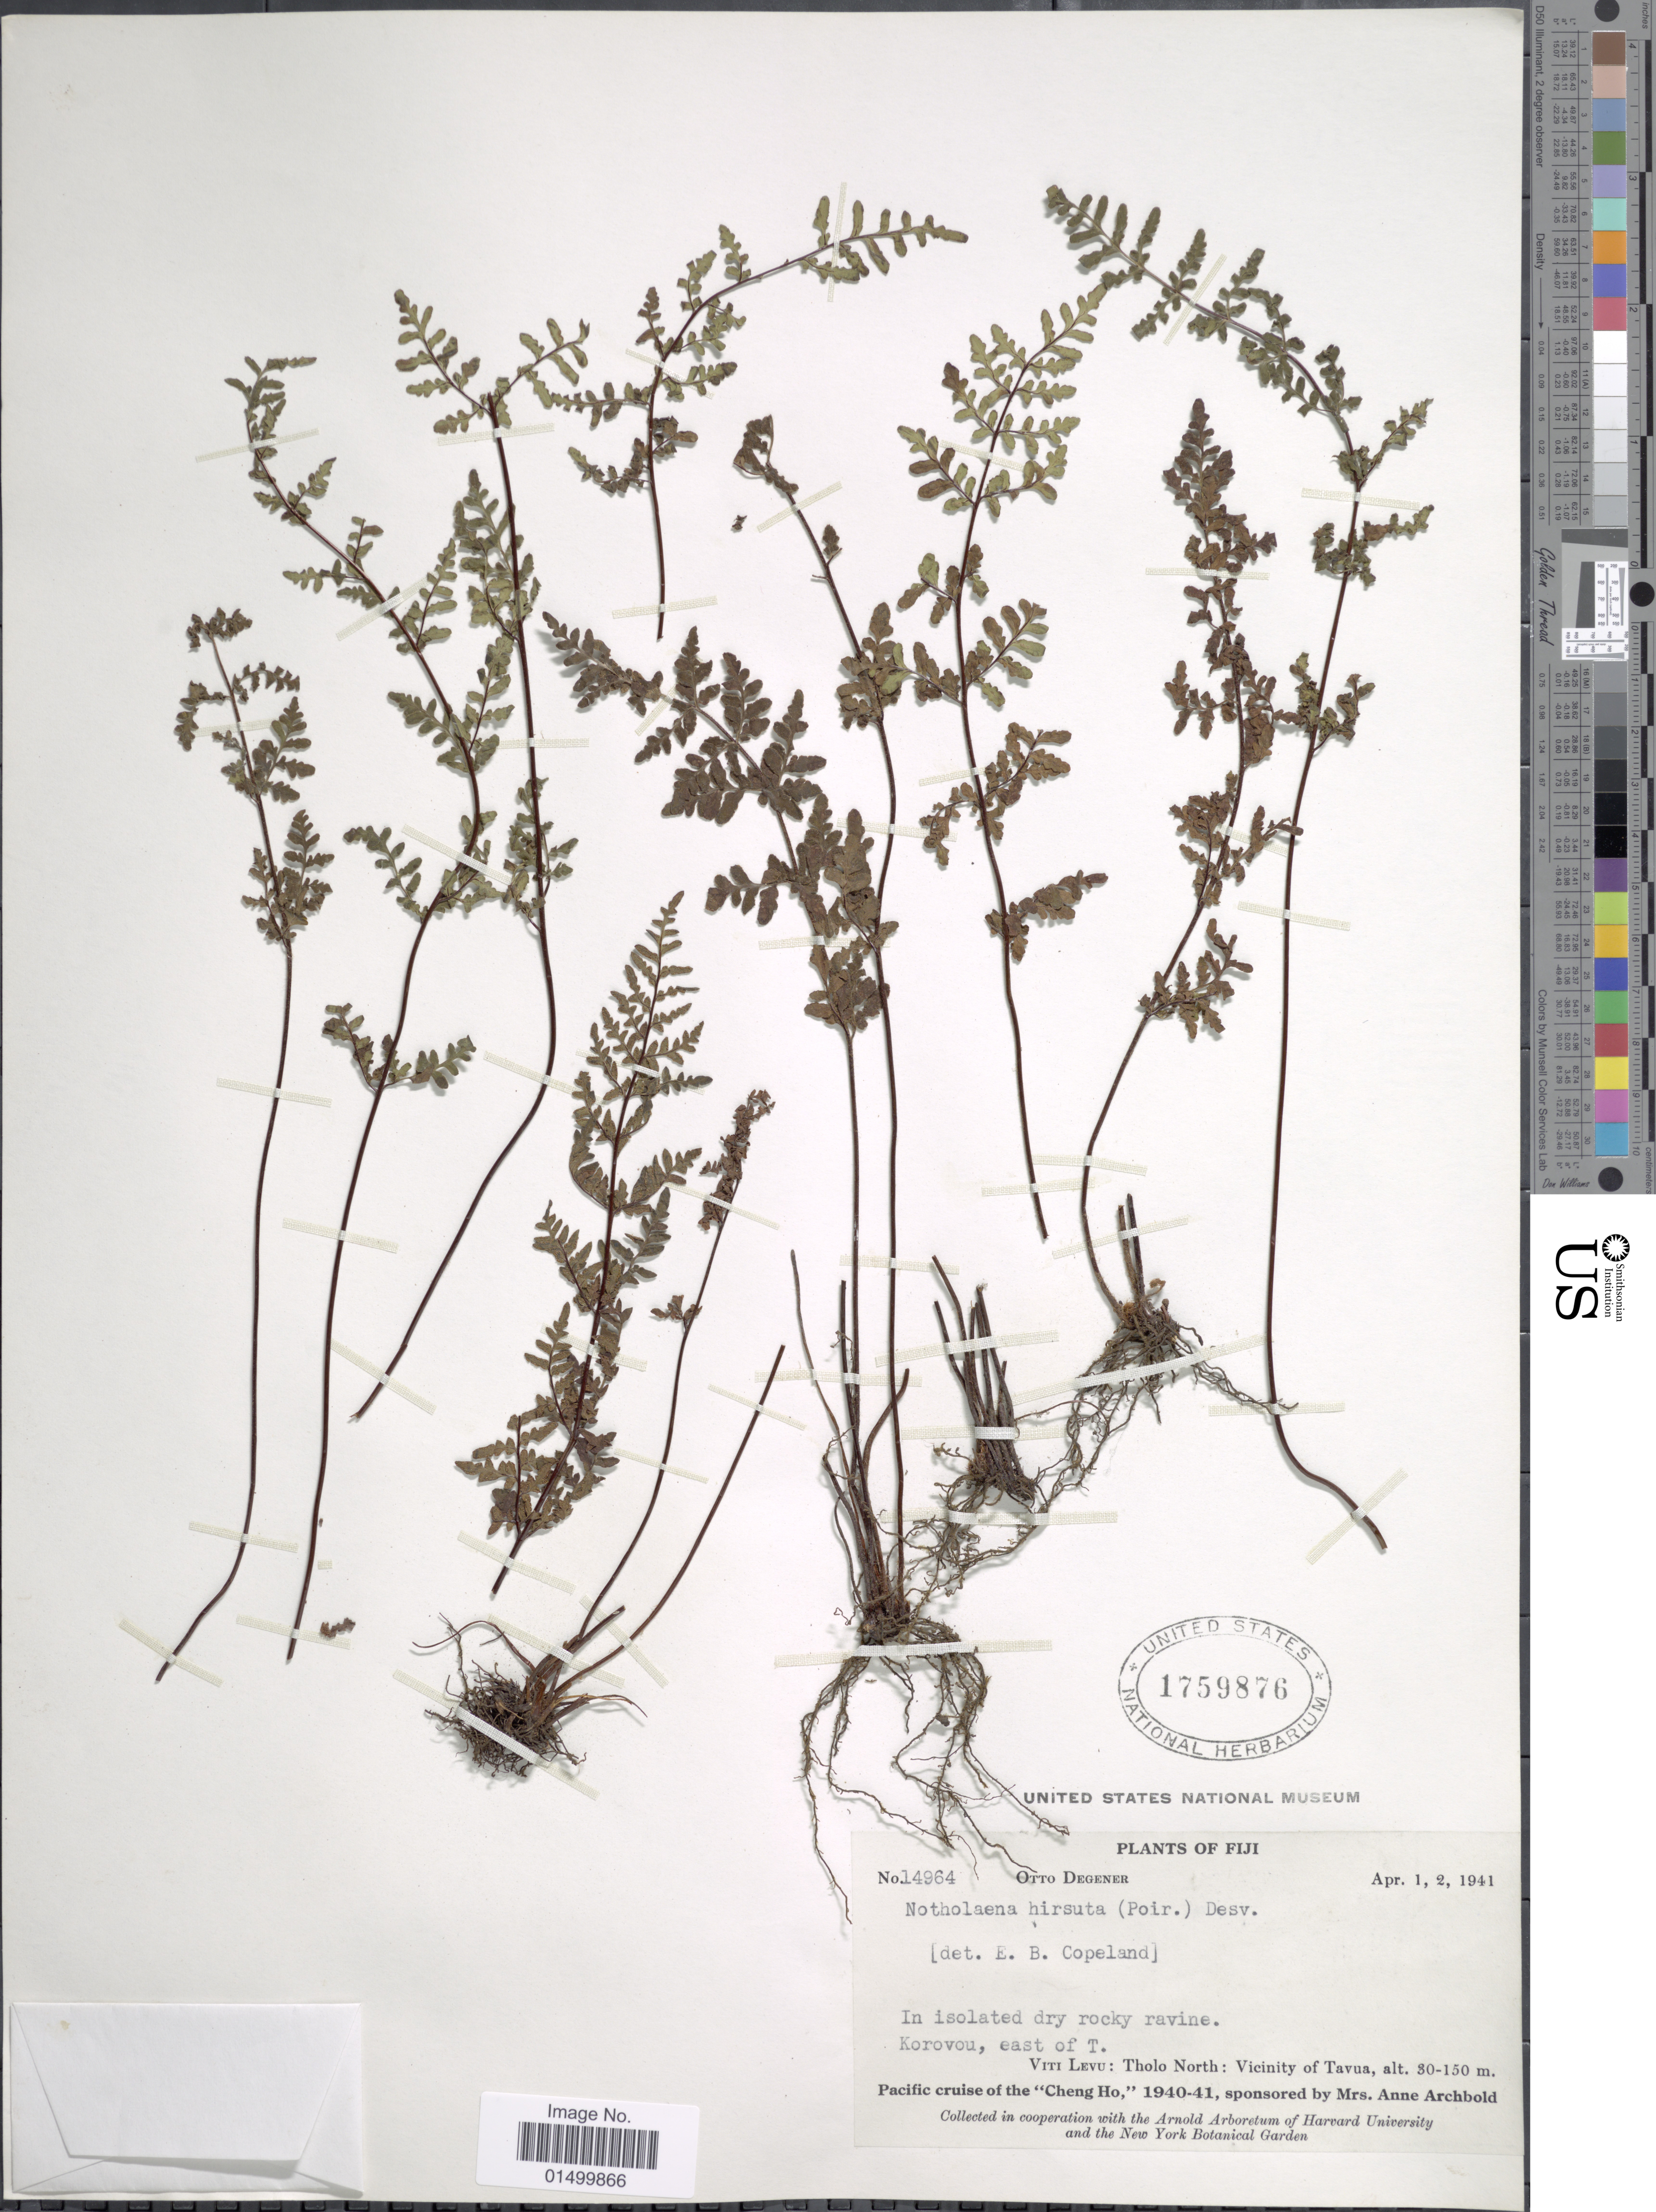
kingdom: Plantae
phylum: Tracheophyta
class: Polypodiopsida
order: Polypodiales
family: Pteridaceae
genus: Cheilanthes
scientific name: Cheilanthes hirsuta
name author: Link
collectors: O. Degener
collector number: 14964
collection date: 1941-04-01/1941-04-02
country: Fiji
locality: Korovou, east of T., Viti Levu: Tholo North: Vicinity of Tavua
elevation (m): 30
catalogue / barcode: US 1759876